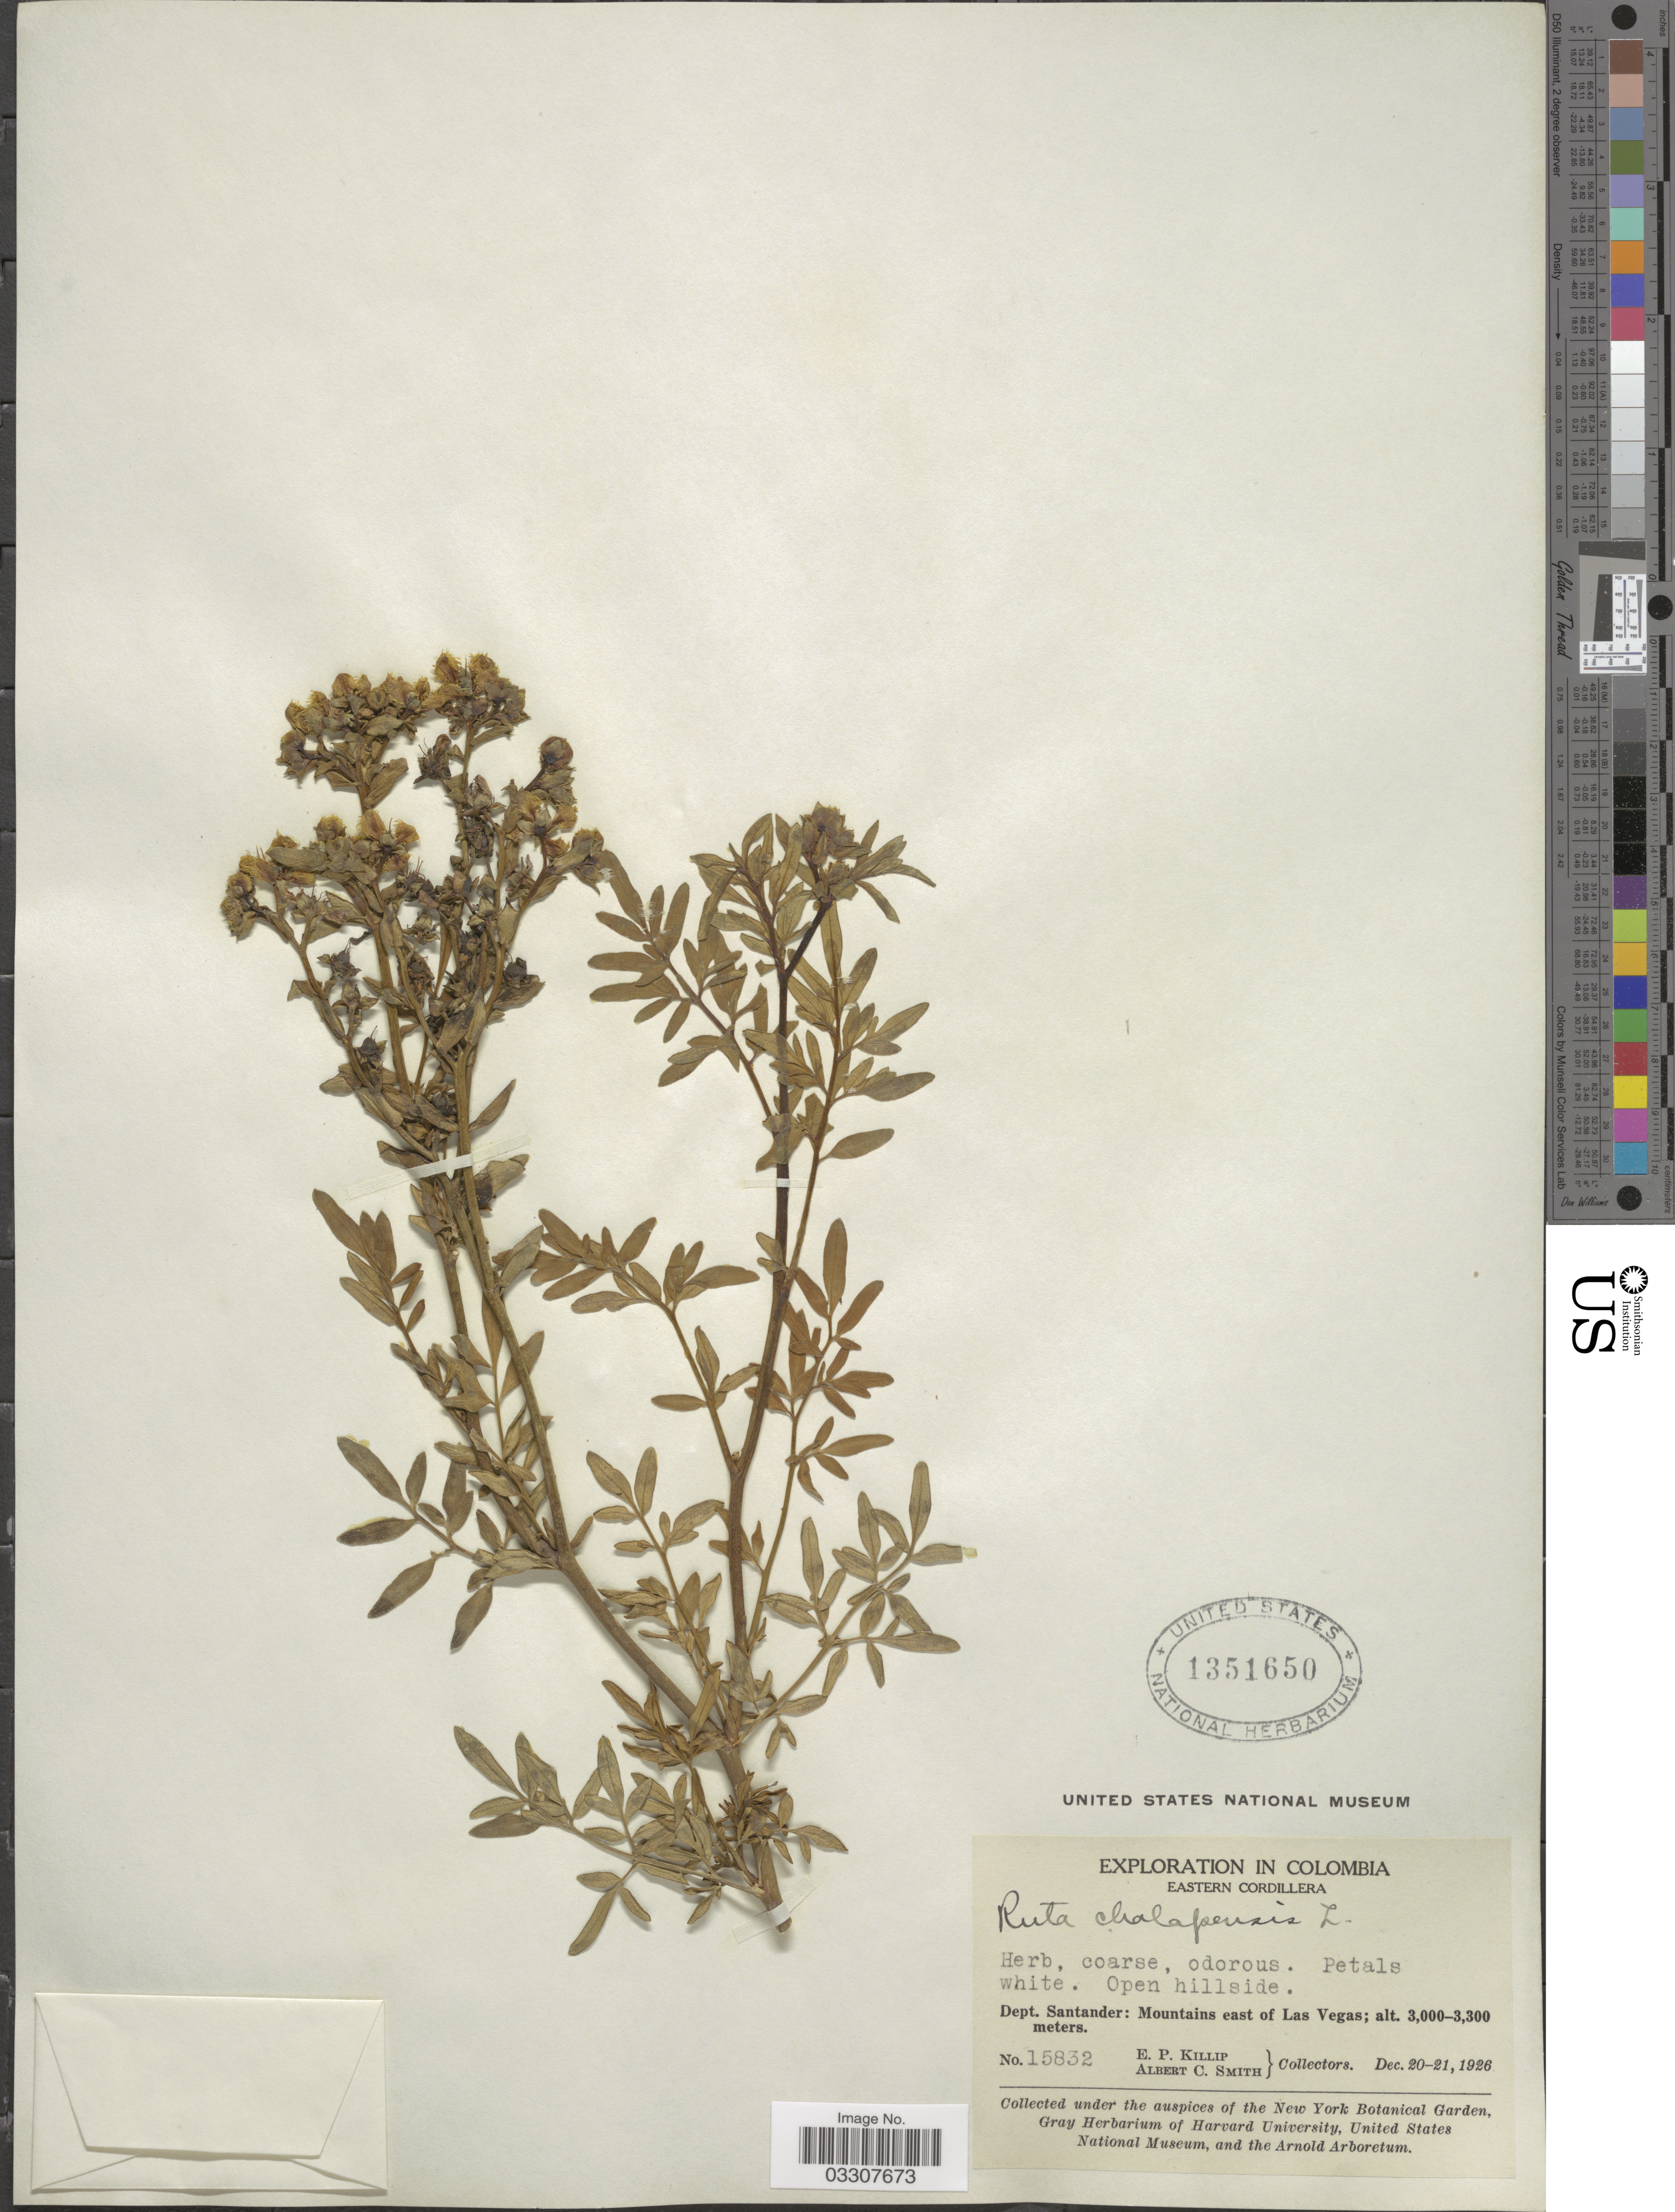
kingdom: Plantae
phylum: Tracheophyta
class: Magnoliopsida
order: Sapindales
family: Rutaceae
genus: Ruta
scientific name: Ruta chalepensis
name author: L.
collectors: E. P. Killip & A. C. Smith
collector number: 15832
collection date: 1926-12-20/1926-12-21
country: Colombia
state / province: Santander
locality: Dept. Santander: Mountains east of Las Vegas.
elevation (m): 3000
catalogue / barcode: US 1351650